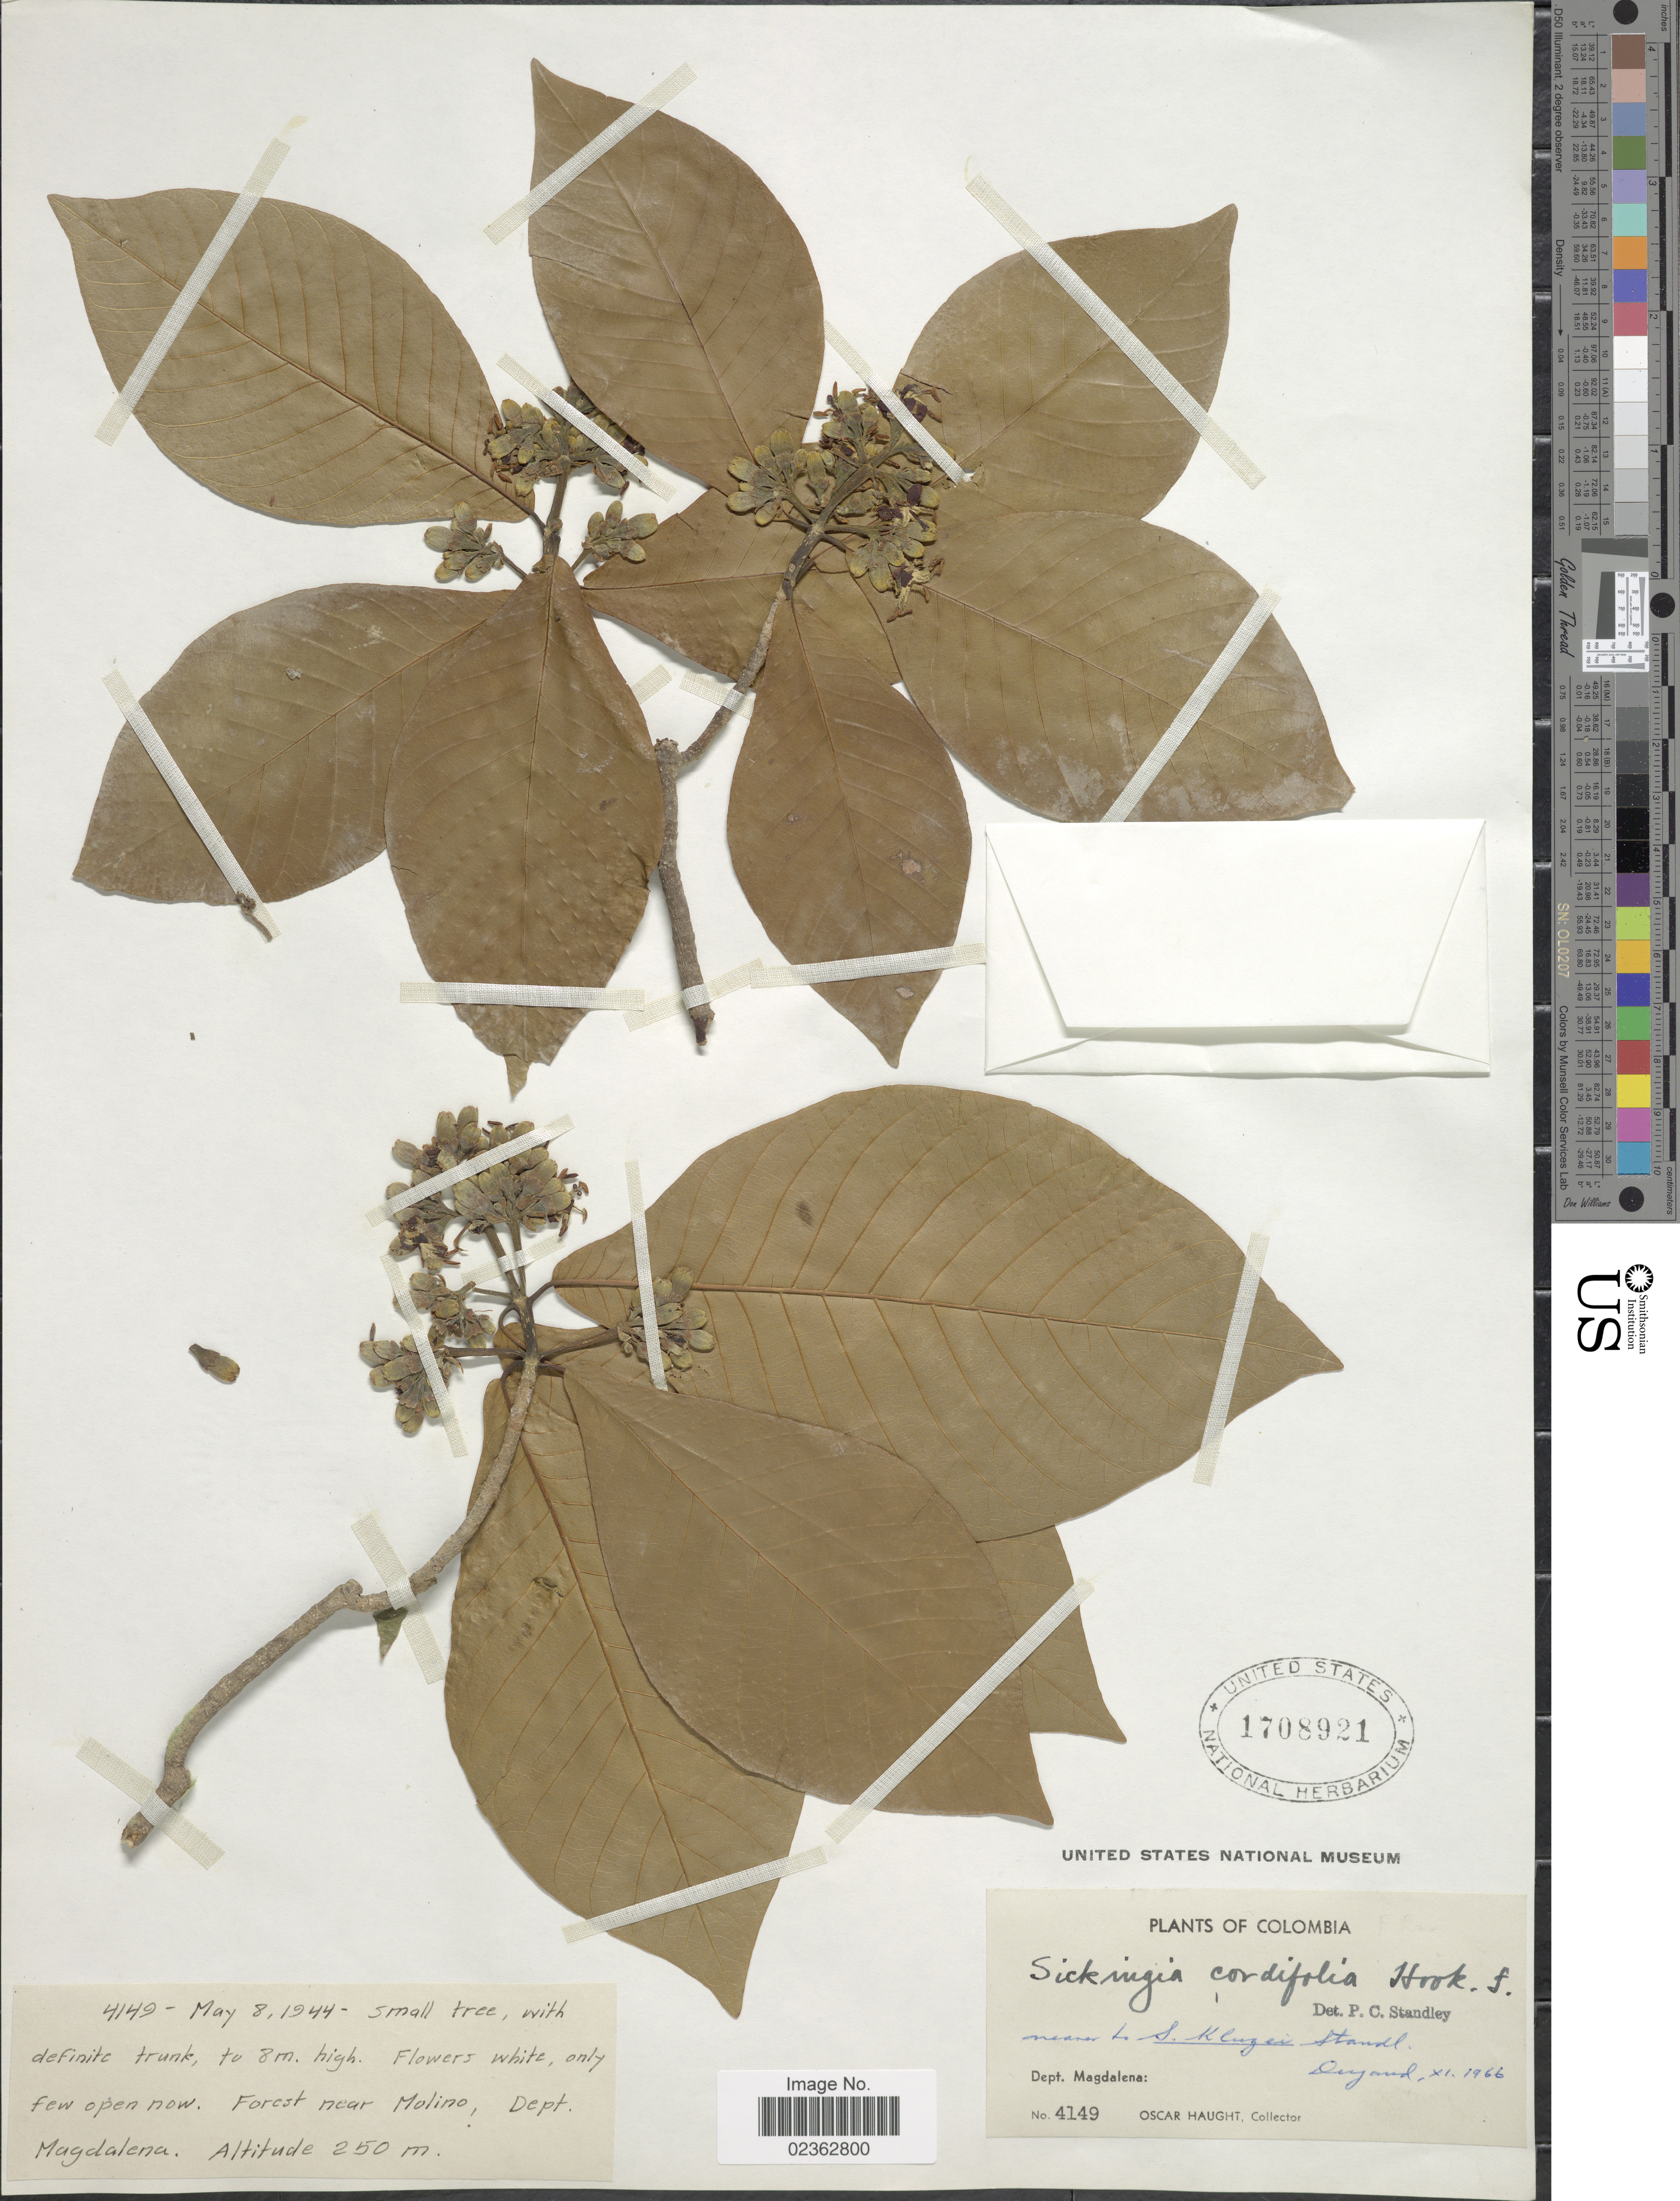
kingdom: Plantae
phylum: Tracheophyta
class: Magnoliopsida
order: Gentianales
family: Rubiaceae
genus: Simira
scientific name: Simira klugei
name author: (Standl.) Steyerm.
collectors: O. Haught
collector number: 4149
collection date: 1944-05-08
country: Colombia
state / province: Magdalena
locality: Forest near Molina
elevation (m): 250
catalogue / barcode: US 1708921